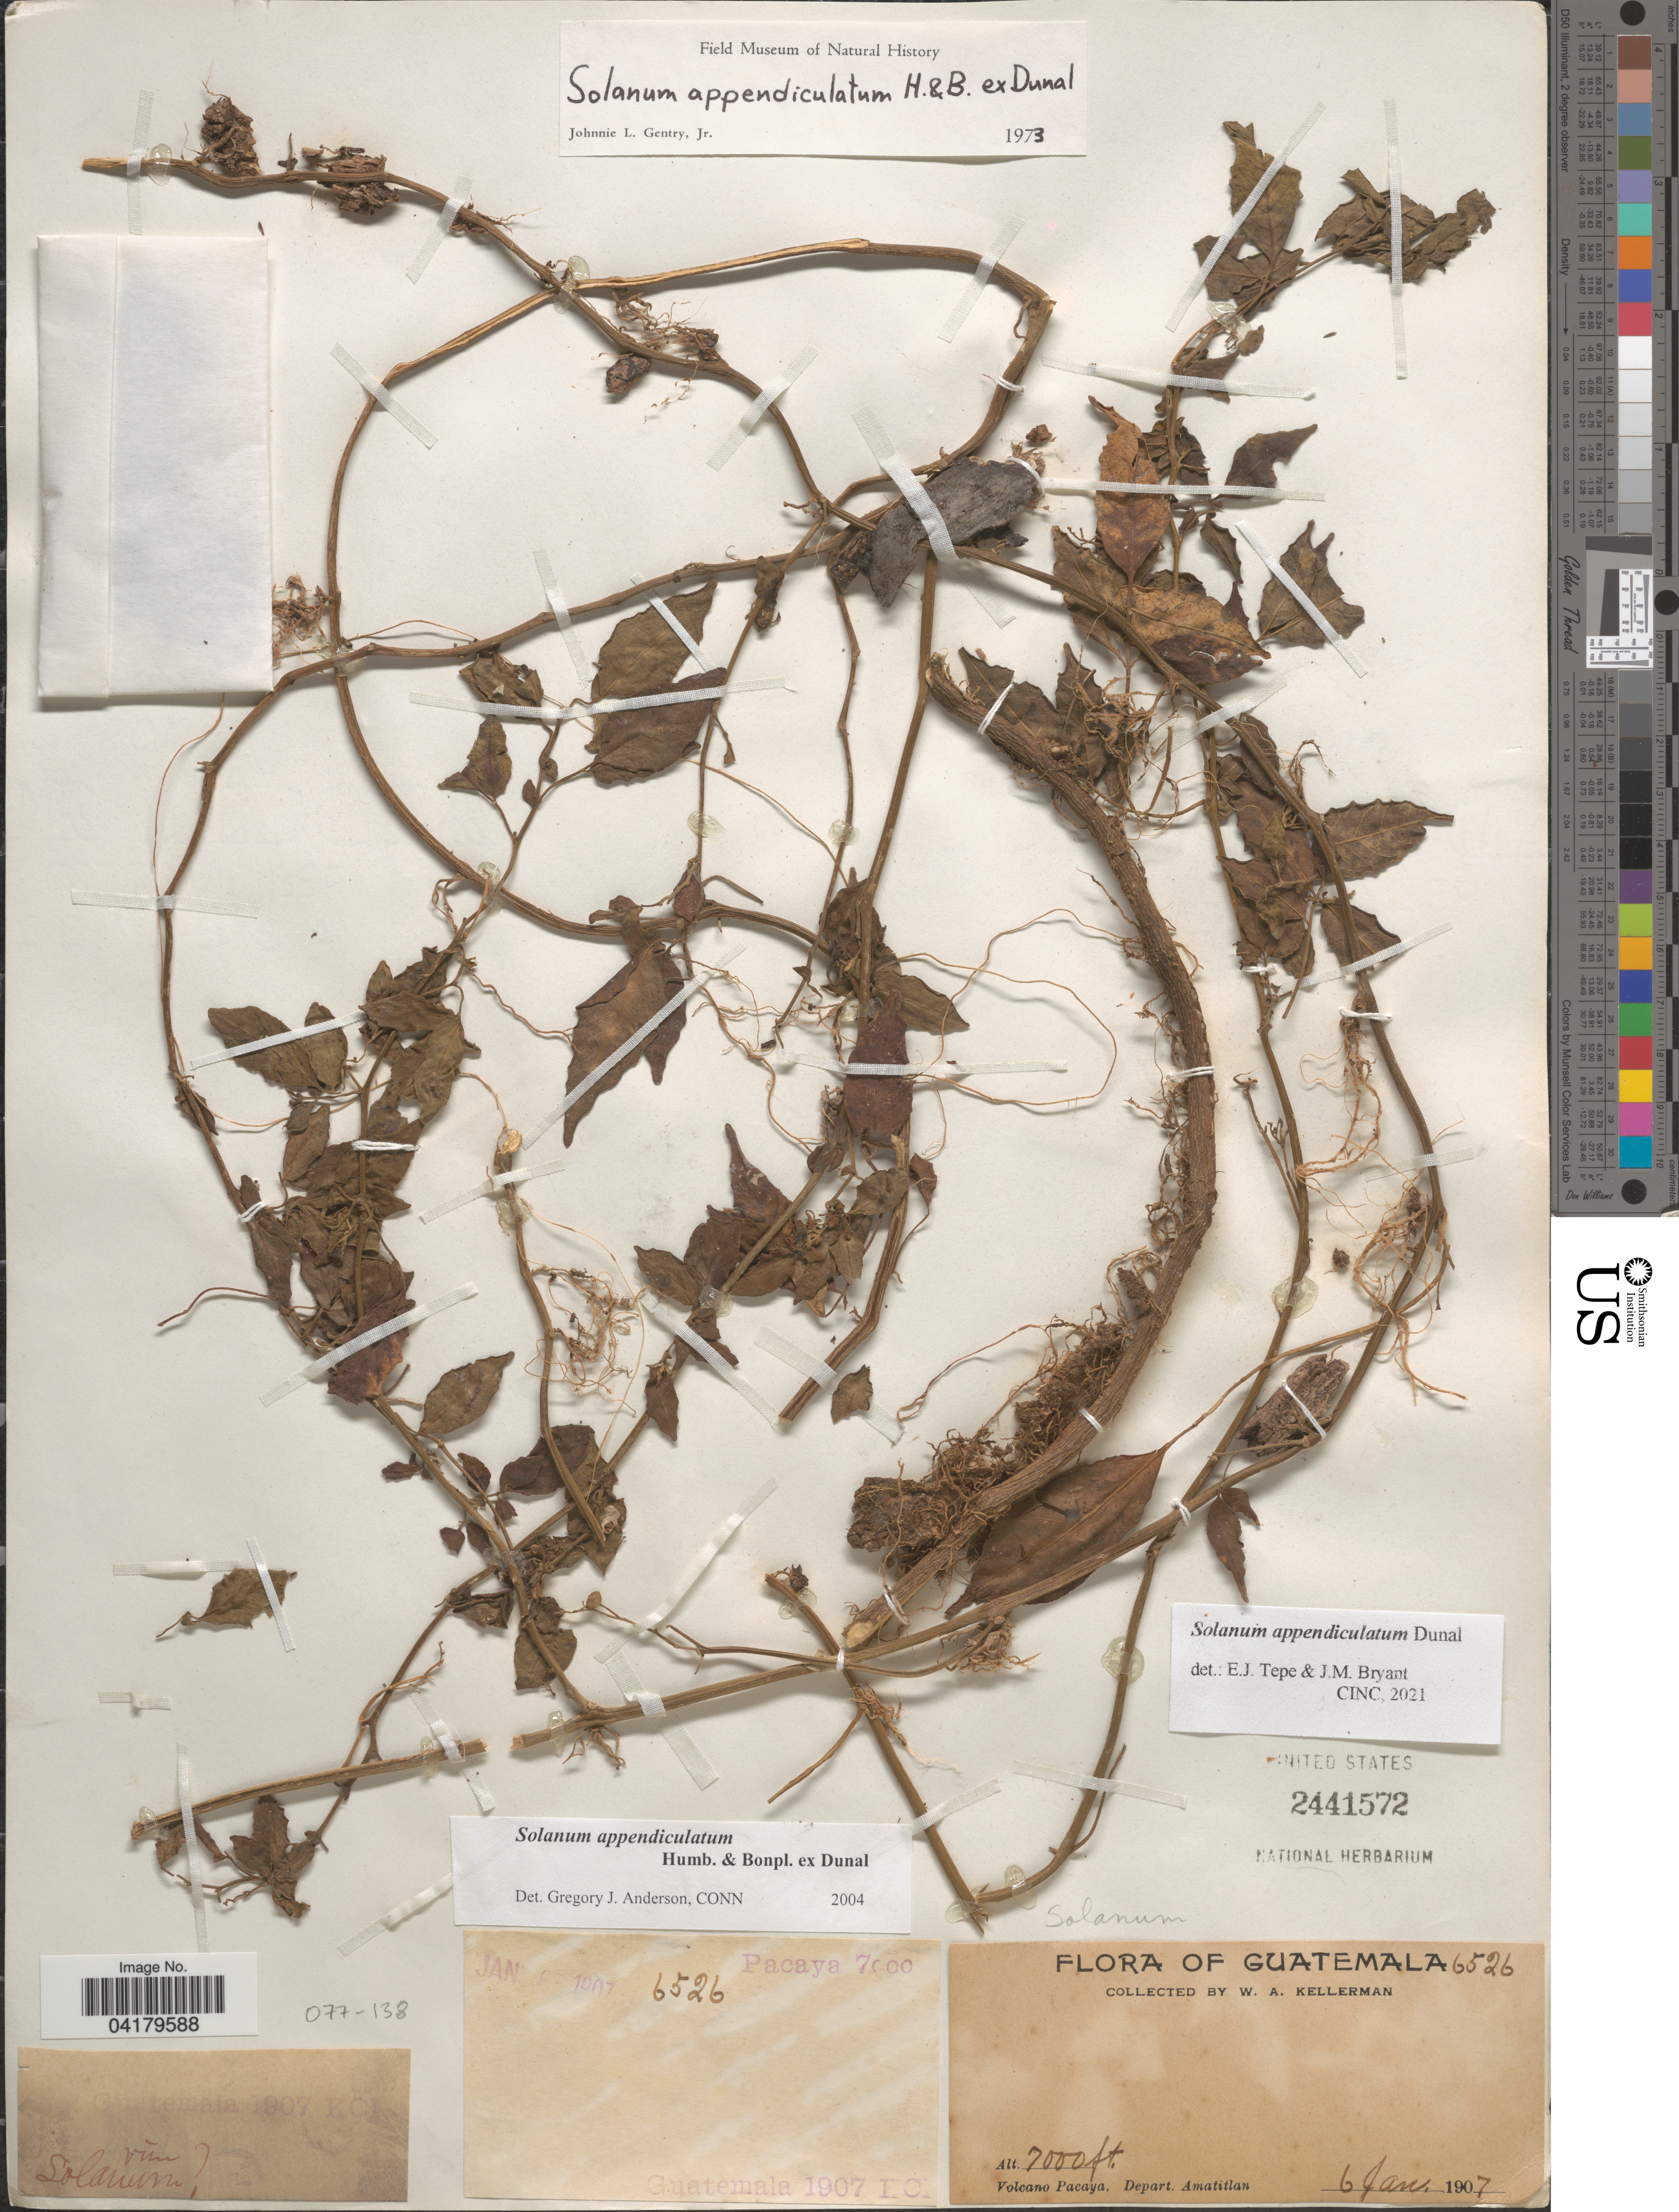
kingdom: Plantae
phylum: Tracheophyta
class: Magnoliopsida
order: Solanales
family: Solanaceae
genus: Solanum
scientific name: Solanum appendiculatum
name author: Humb. & Bonpl. ex Dunal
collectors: W. Kellerman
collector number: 6526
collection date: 1907-01-06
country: Guatemala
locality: Volcano Pacaya, Depart. Amatitlan.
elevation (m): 2134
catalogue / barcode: US 2441572